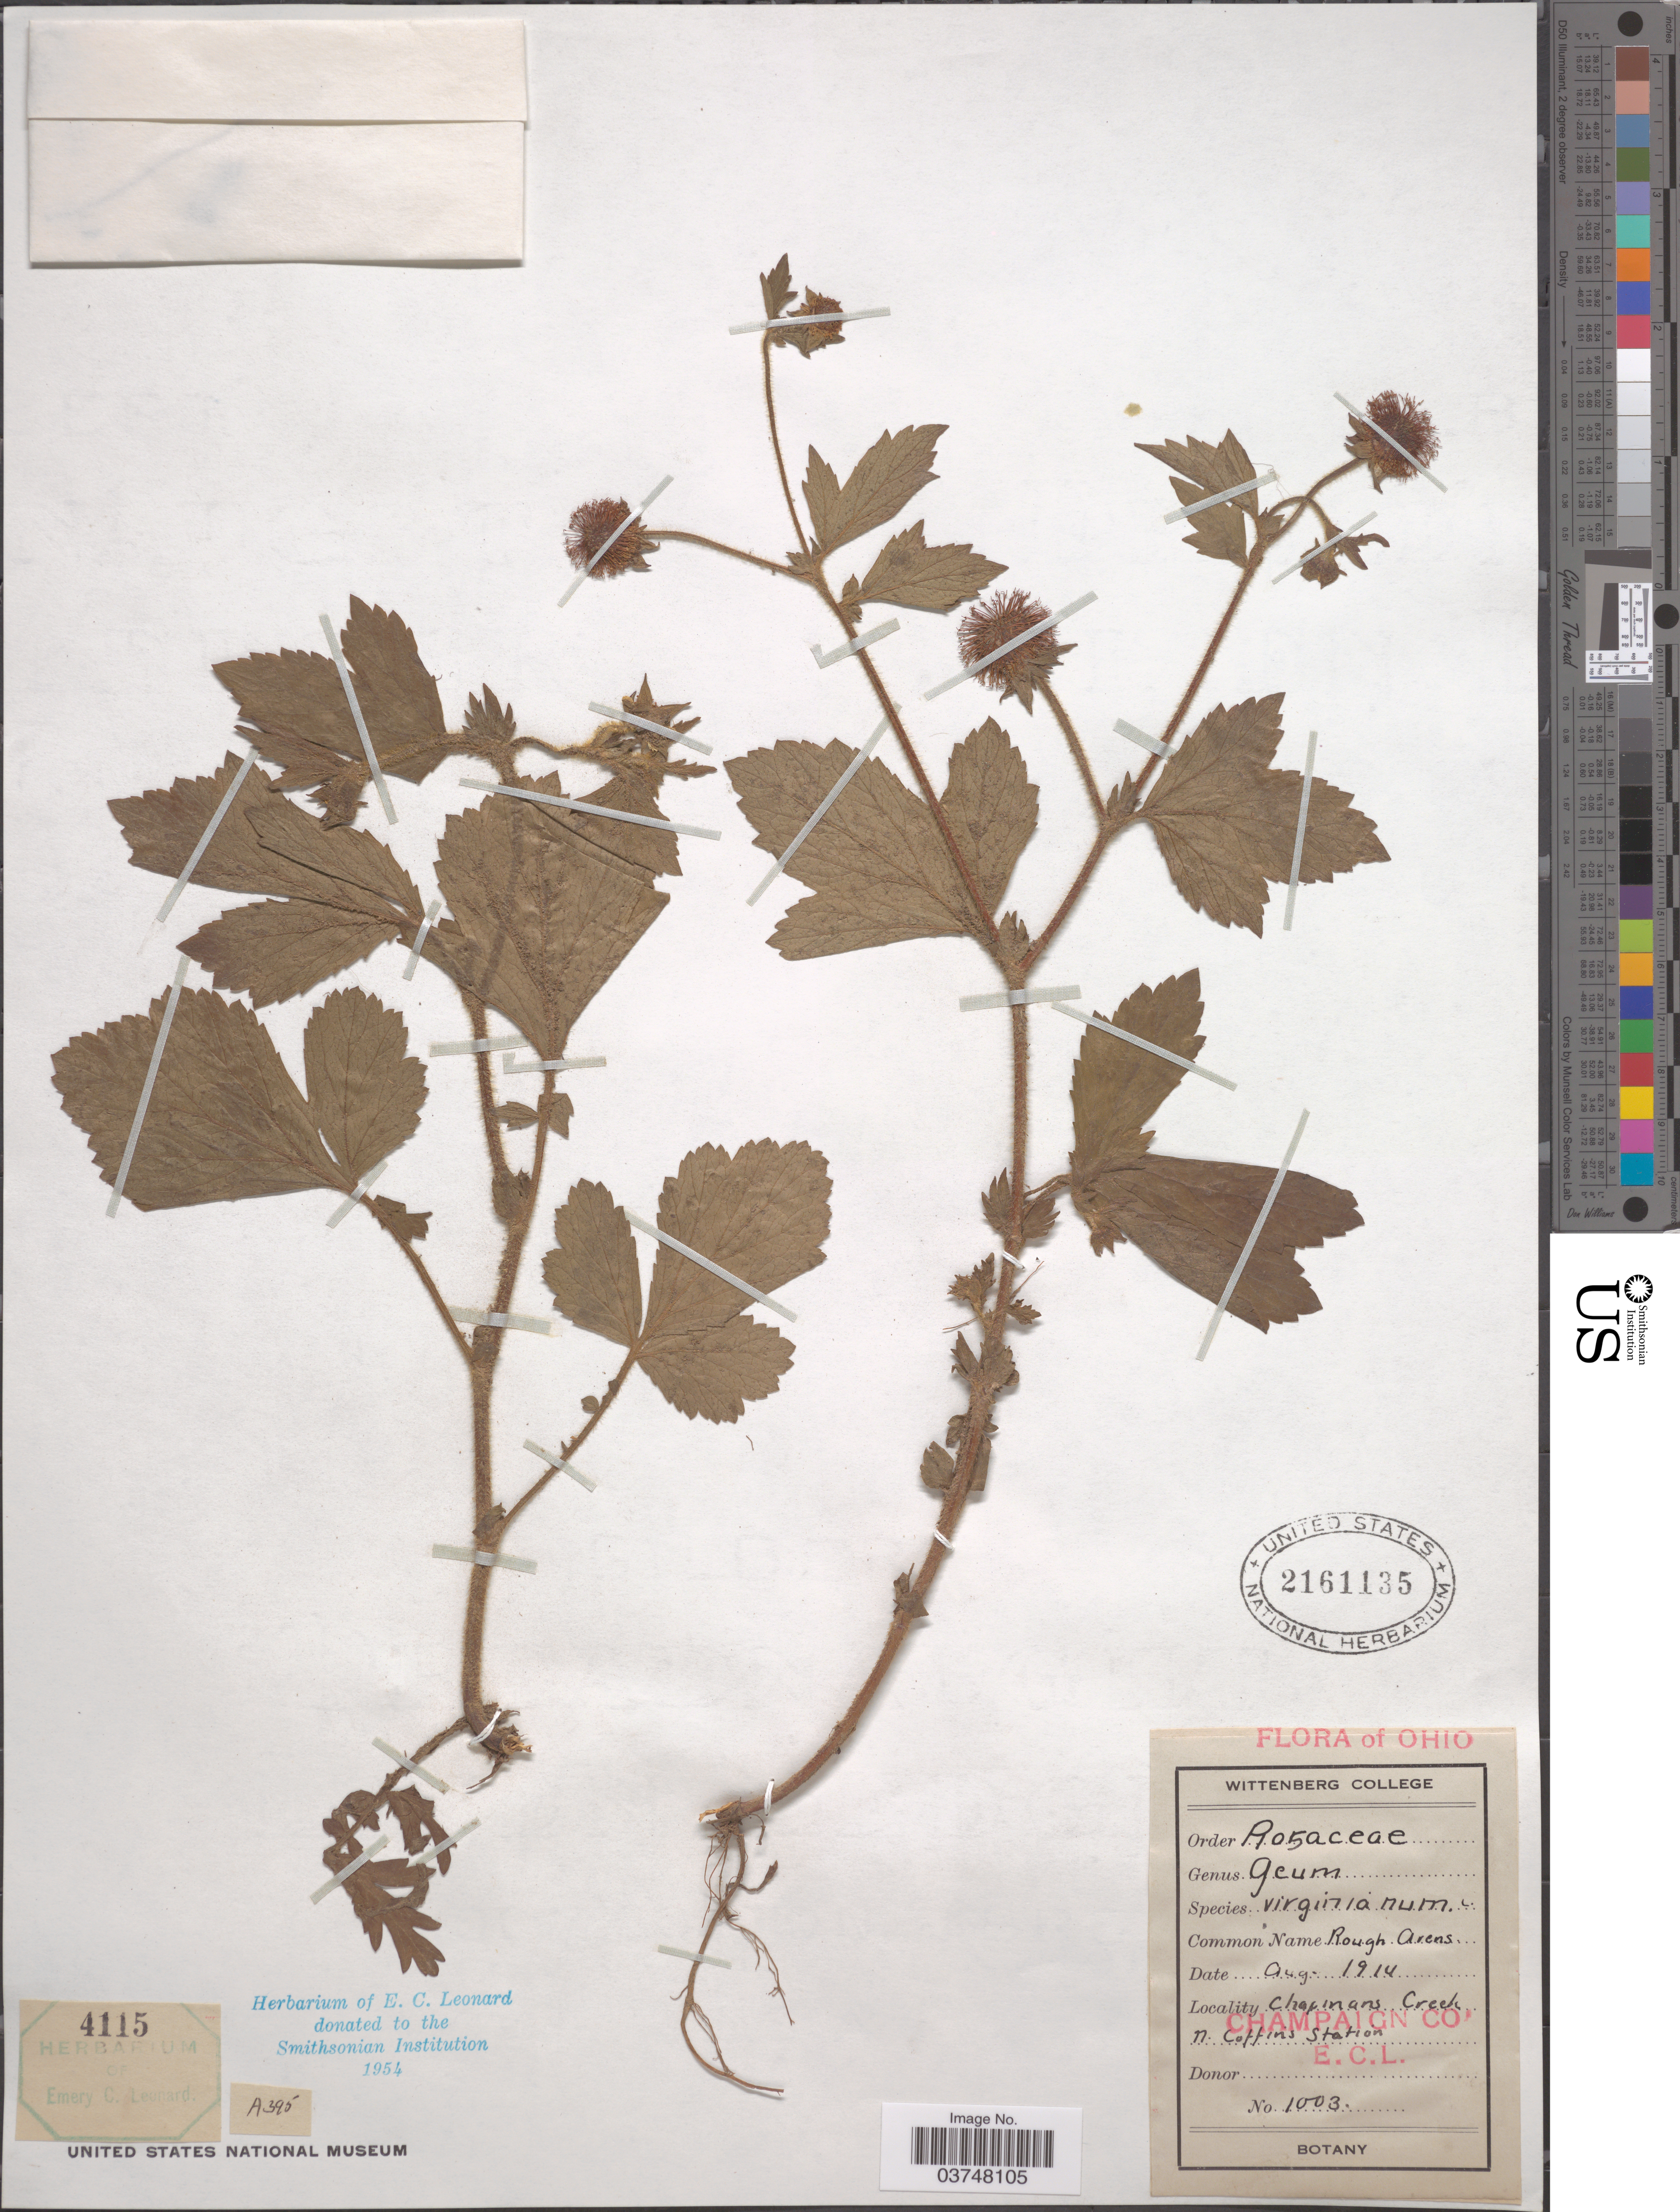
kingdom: Plantae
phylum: Tracheophyta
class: Magnoliopsida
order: Rosales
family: Rosaceae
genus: Geum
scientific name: Geum virginianum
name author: L.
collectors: E. C. Leonard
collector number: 1003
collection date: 1914-08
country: United States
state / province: Ohio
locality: Chapmans Creek N. Coffin's Station. Champaign Co.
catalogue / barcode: US 2161135